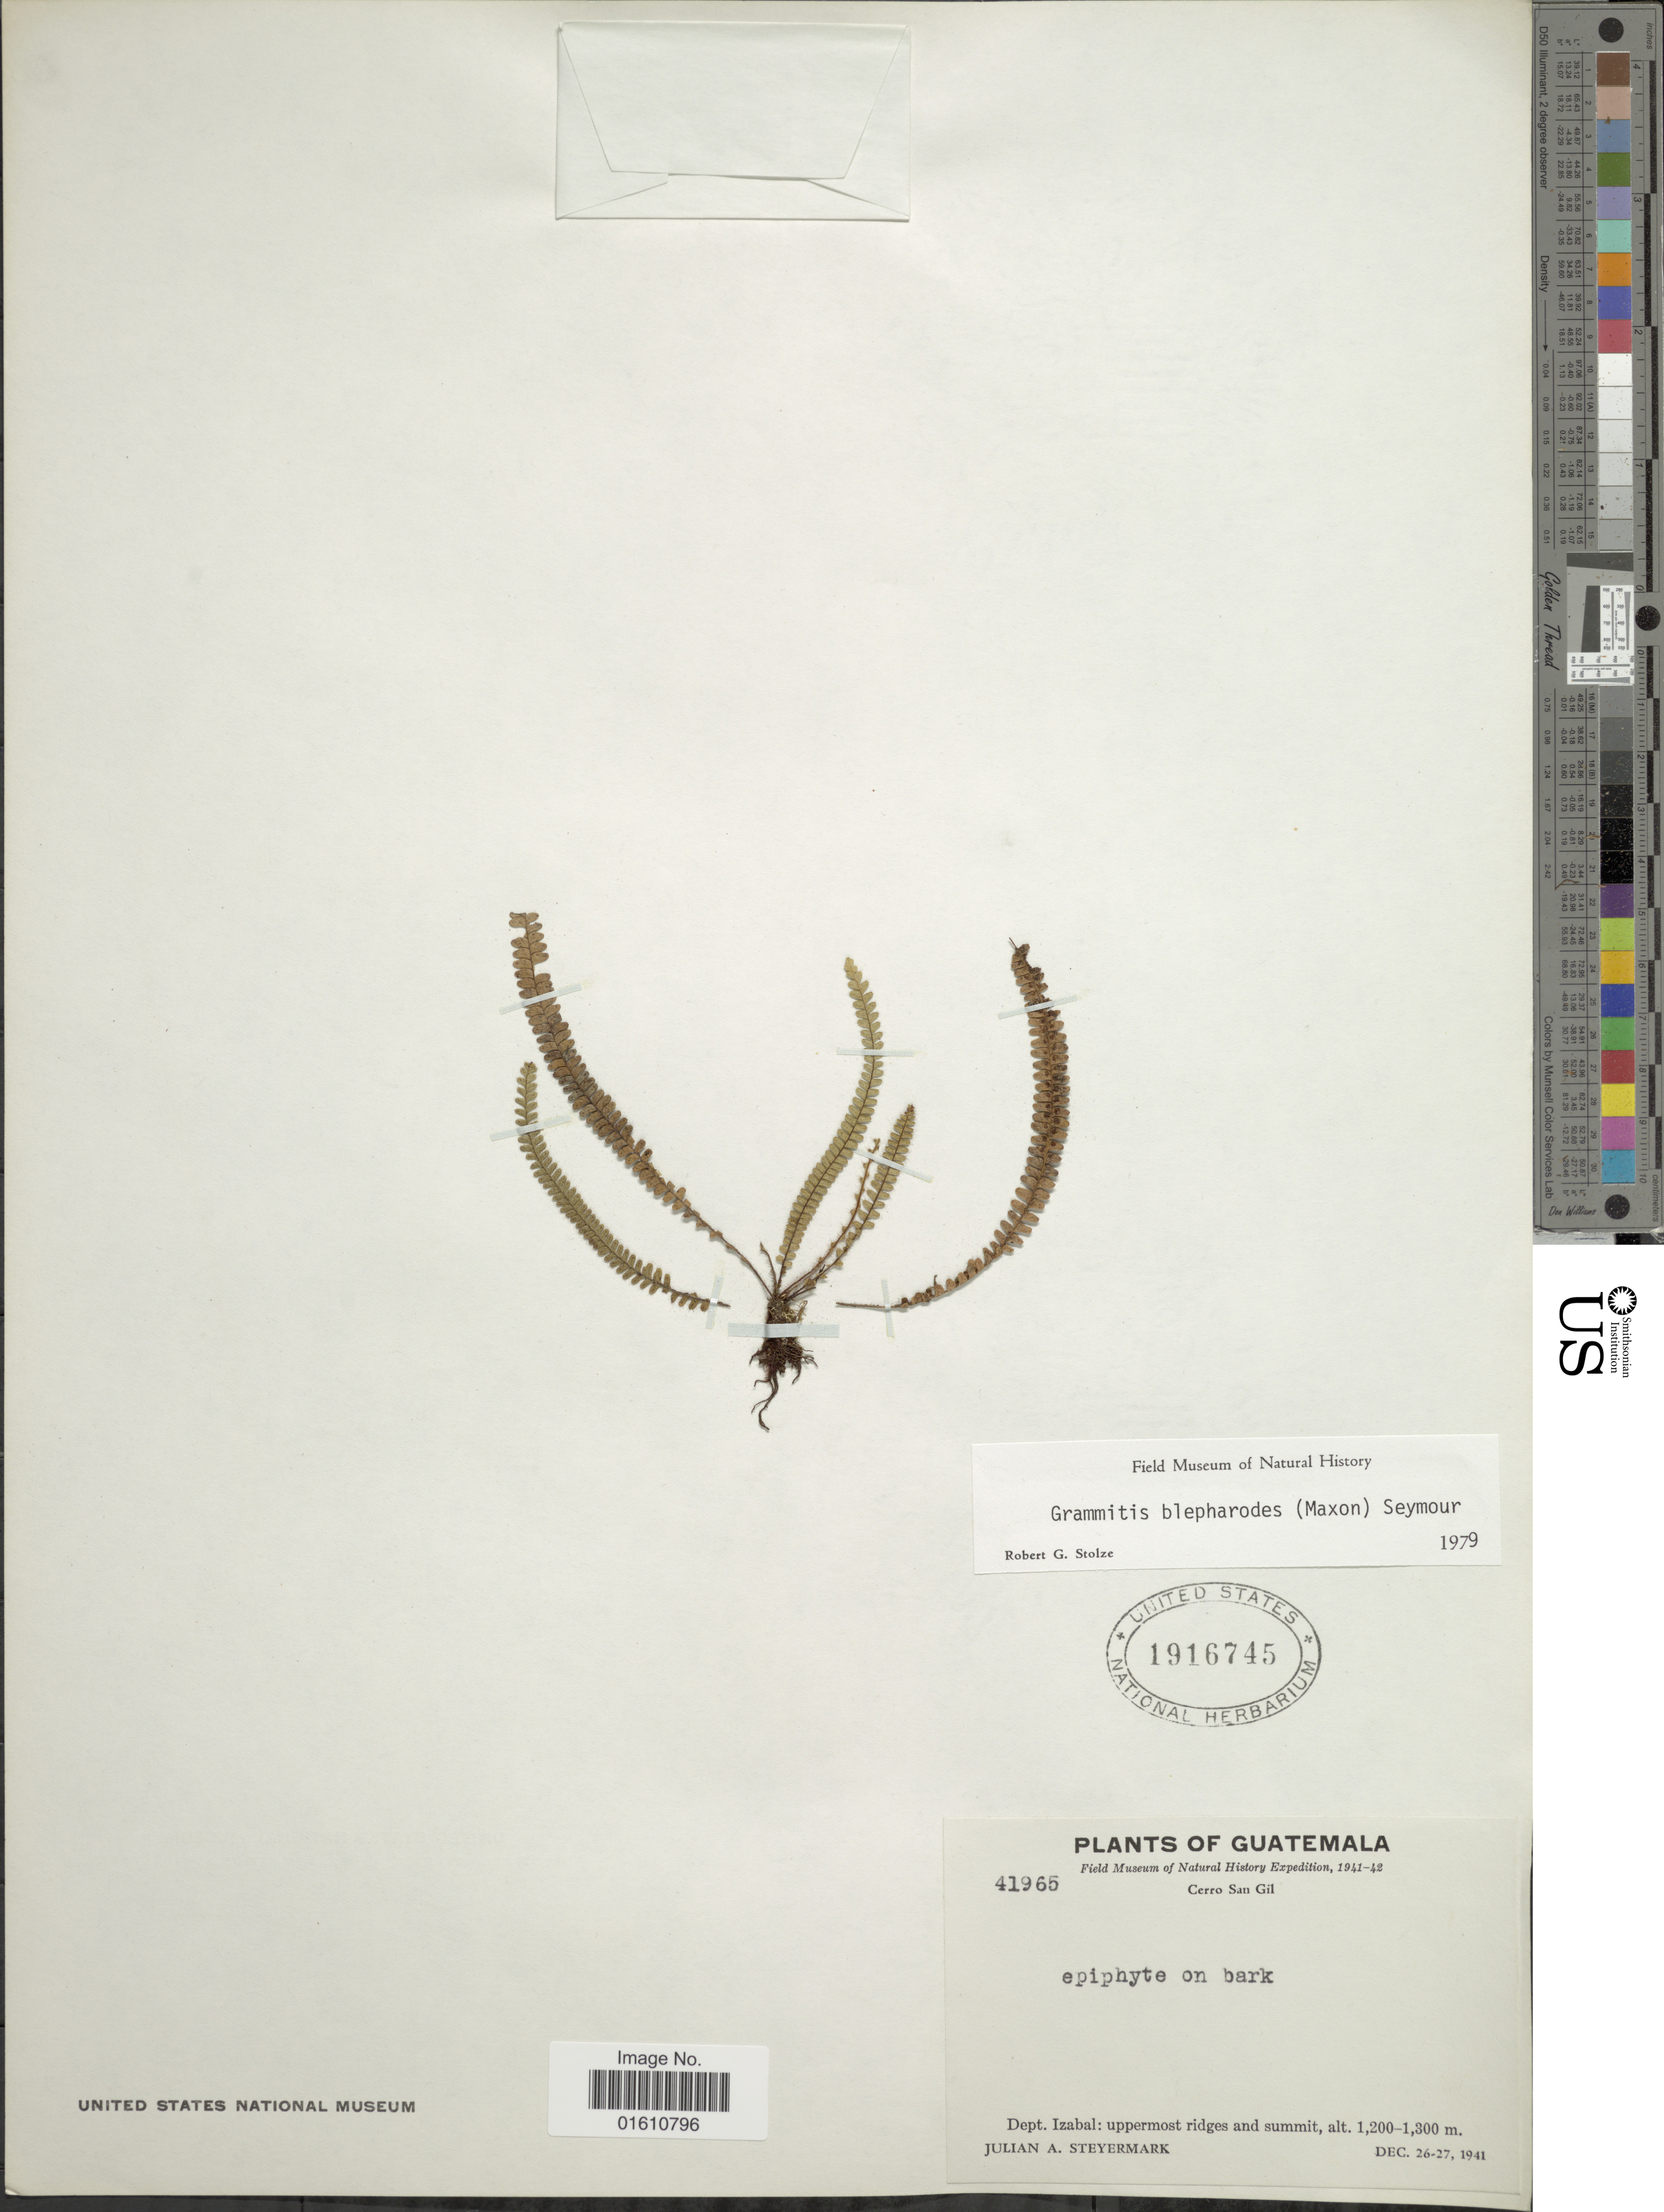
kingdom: Plantae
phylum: Tracheophyta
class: Polypodiopsida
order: Polypodiales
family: Polypodiaceae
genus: Moranopteris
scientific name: Moranopteris taenifolia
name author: (Jenman) R. Y. Hirai & J. Prado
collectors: J. Steyermark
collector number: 41965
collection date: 1941-12-26/1941-12-27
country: Guatemala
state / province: Izabal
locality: Cerro San Gil, Dept. Izabal: uppermost ridges and summit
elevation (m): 1200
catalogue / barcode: US 1916745